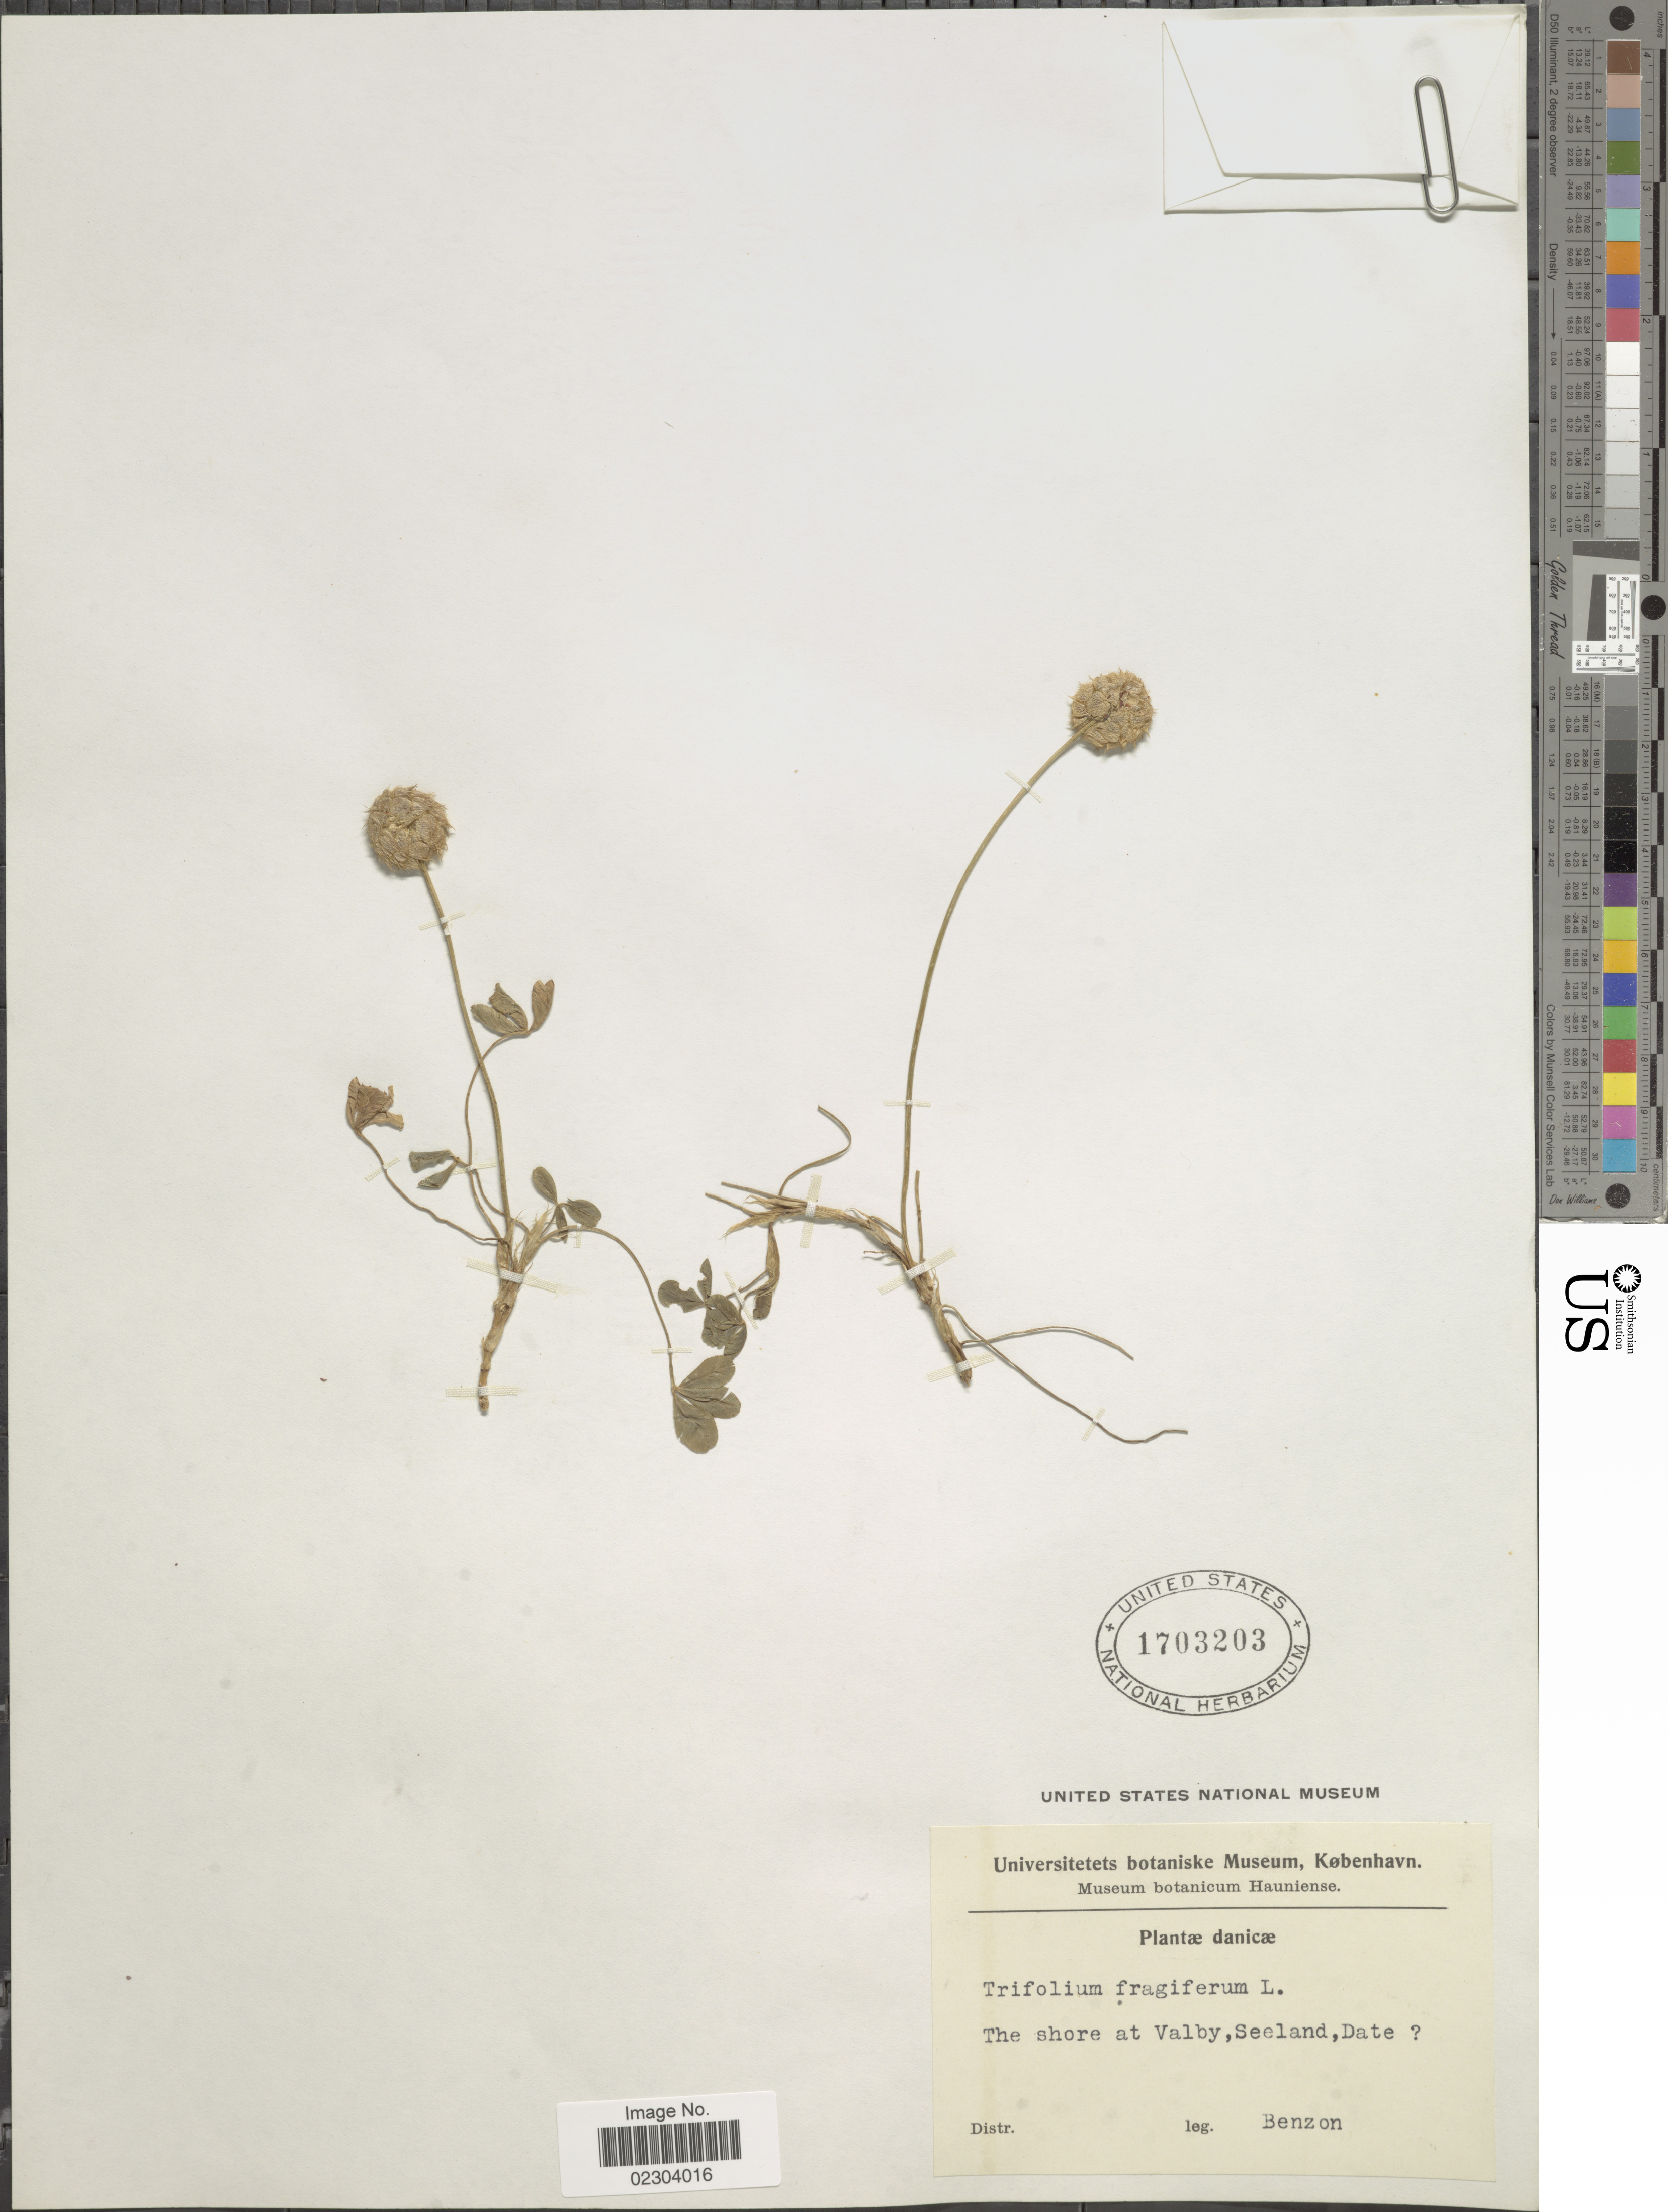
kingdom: Plantae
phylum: Tracheophyta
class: Magnoliopsida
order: Fabales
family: Fabaceae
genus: Trifolium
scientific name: Trifolium fragiferum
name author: L.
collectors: -. Benzon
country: Denmark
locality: Danicae, the shore at Valby, Seeland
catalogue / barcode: US 1703203